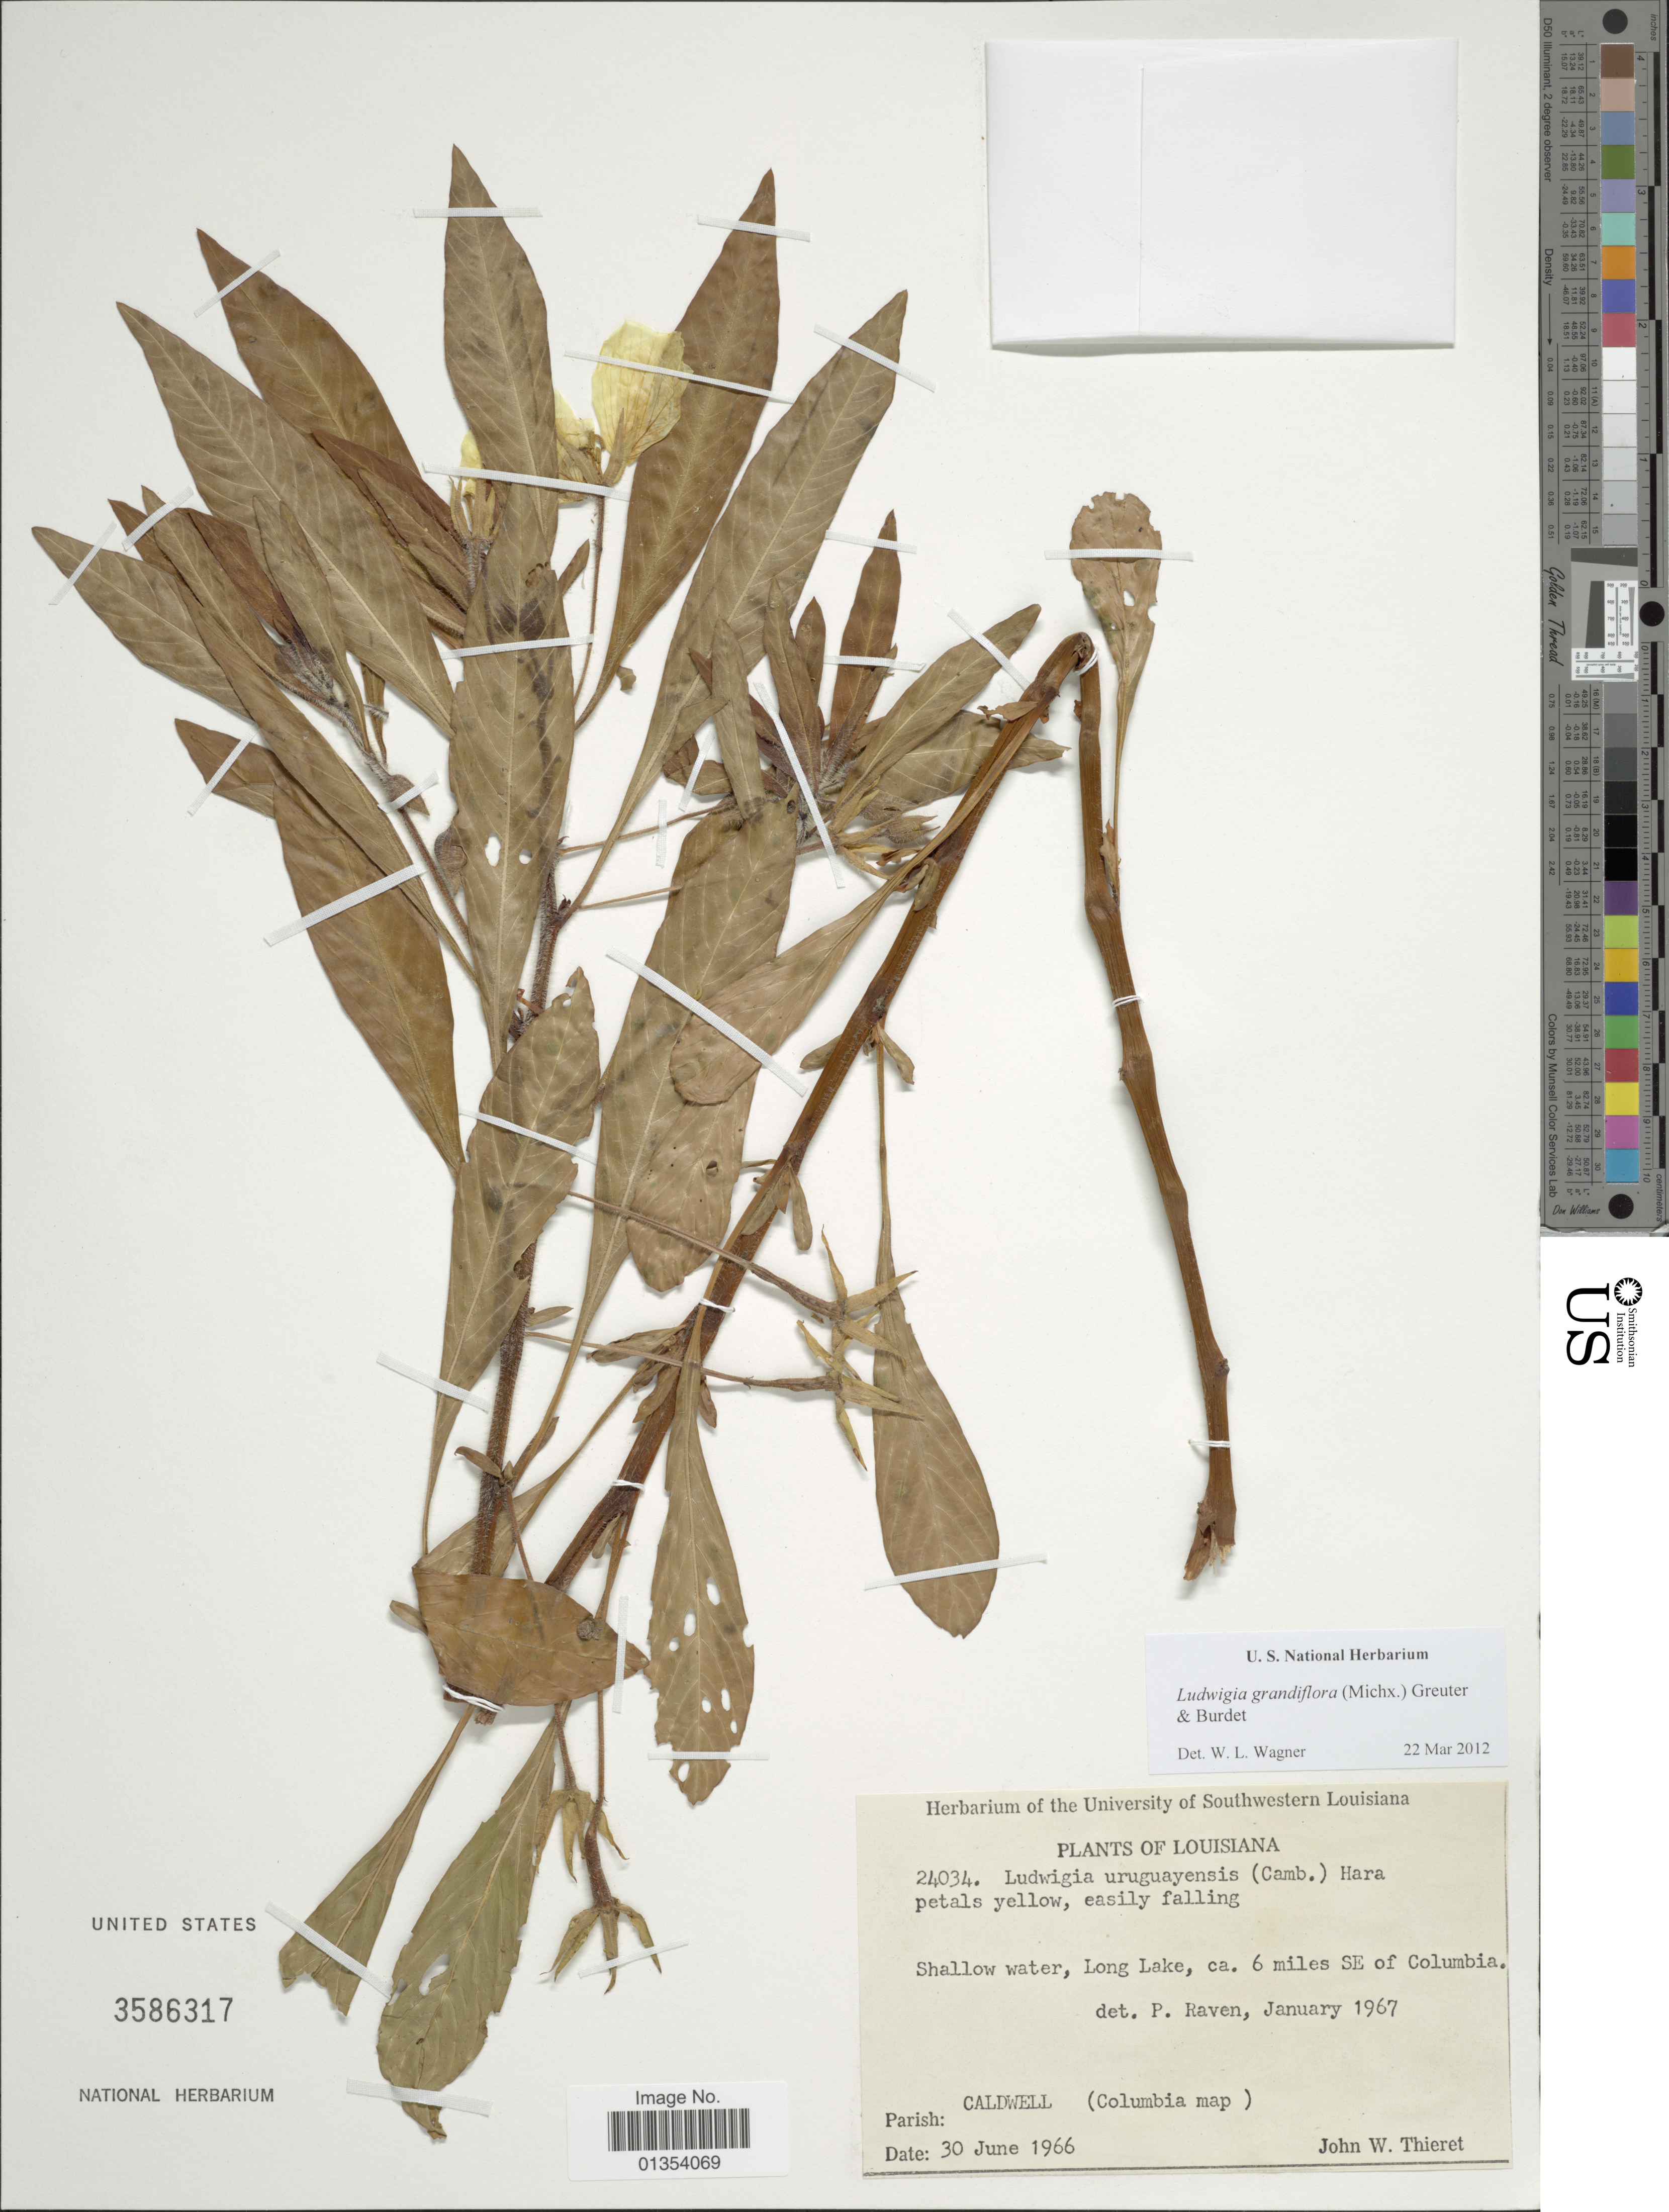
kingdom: Plantae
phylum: Tracheophyta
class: Magnoliopsida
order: Myrtales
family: Onagraceae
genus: Ludwigia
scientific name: Ludwigia grandiflora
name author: (Michx.) Greuter & Burdet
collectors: J. W. Thieret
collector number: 24034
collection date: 1966-06-30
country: United States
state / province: Louisiana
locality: Long Lake, ca. 6 miles SE of Columbia, Caldwell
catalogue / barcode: US 3586317